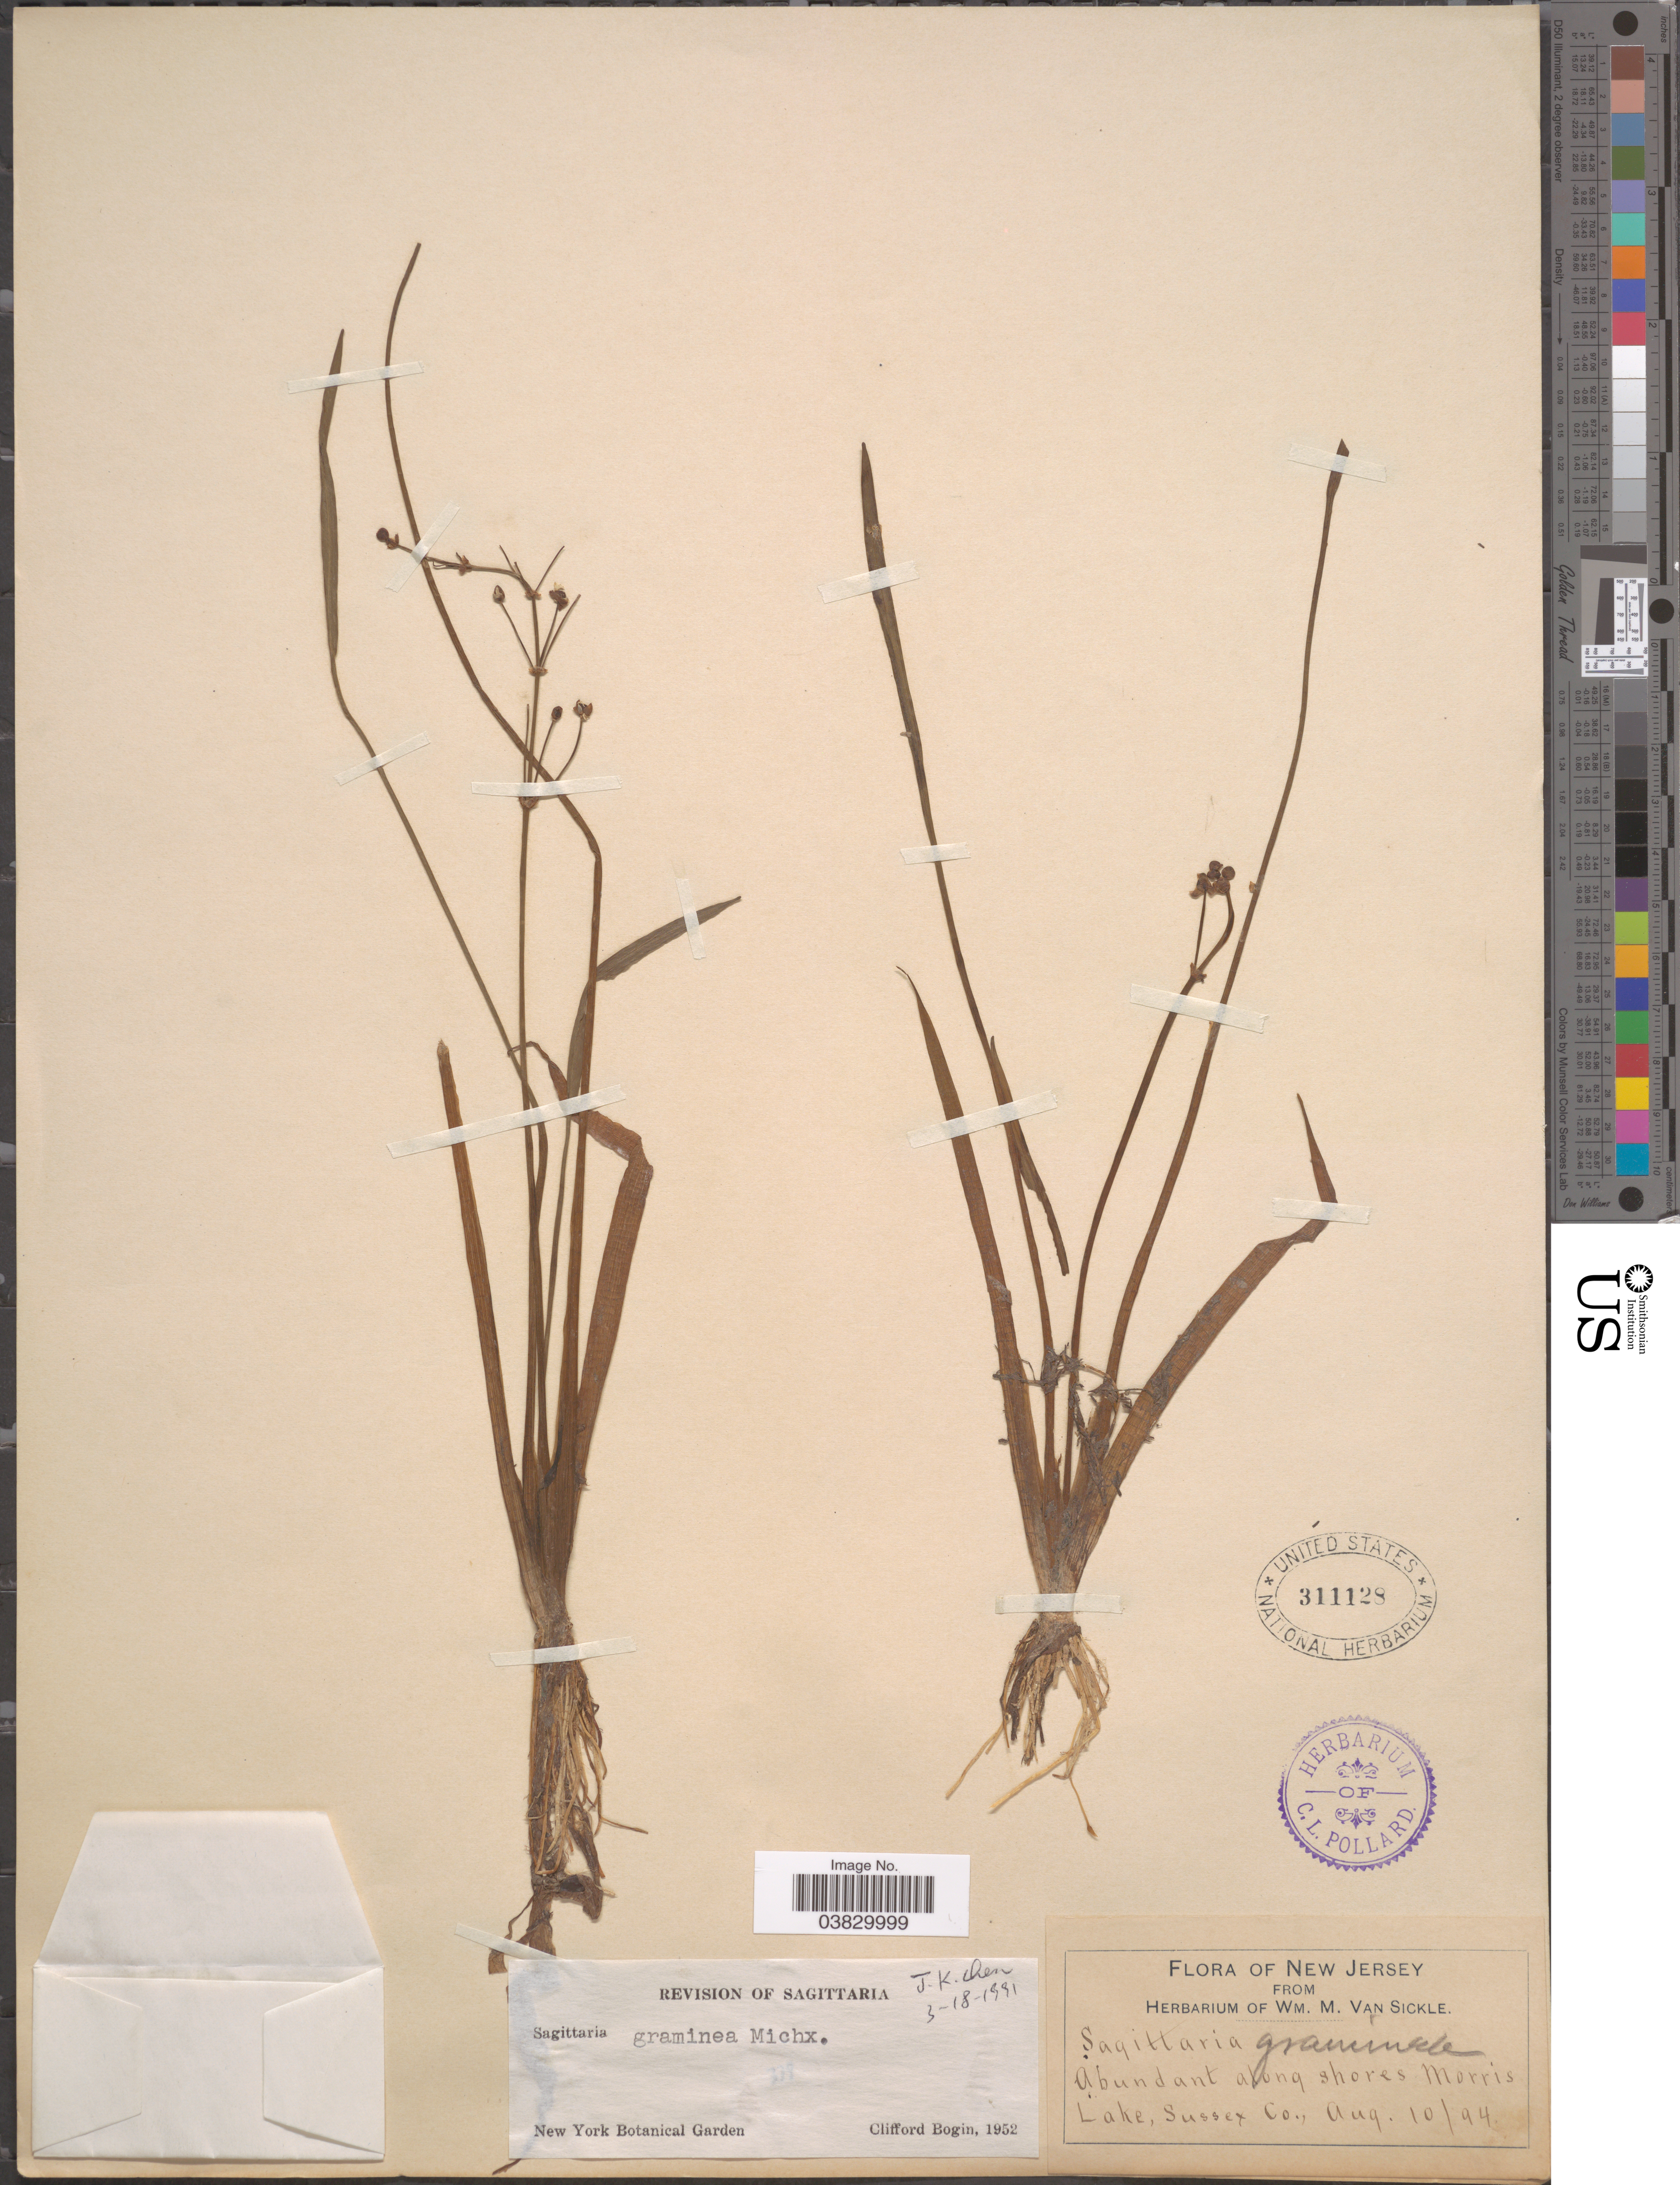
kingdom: Plantae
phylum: Tracheophyta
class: Liliopsida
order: Alismatales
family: Alismataceae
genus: Sagittaria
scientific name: Sagittaria graminea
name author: Michx.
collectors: W. M. Van Sickle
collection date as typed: Transcribed d/m/y: 10/8/94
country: United States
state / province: New Jersey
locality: Abundant along shores Morris Lake, Sussex Co.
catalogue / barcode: US 311128